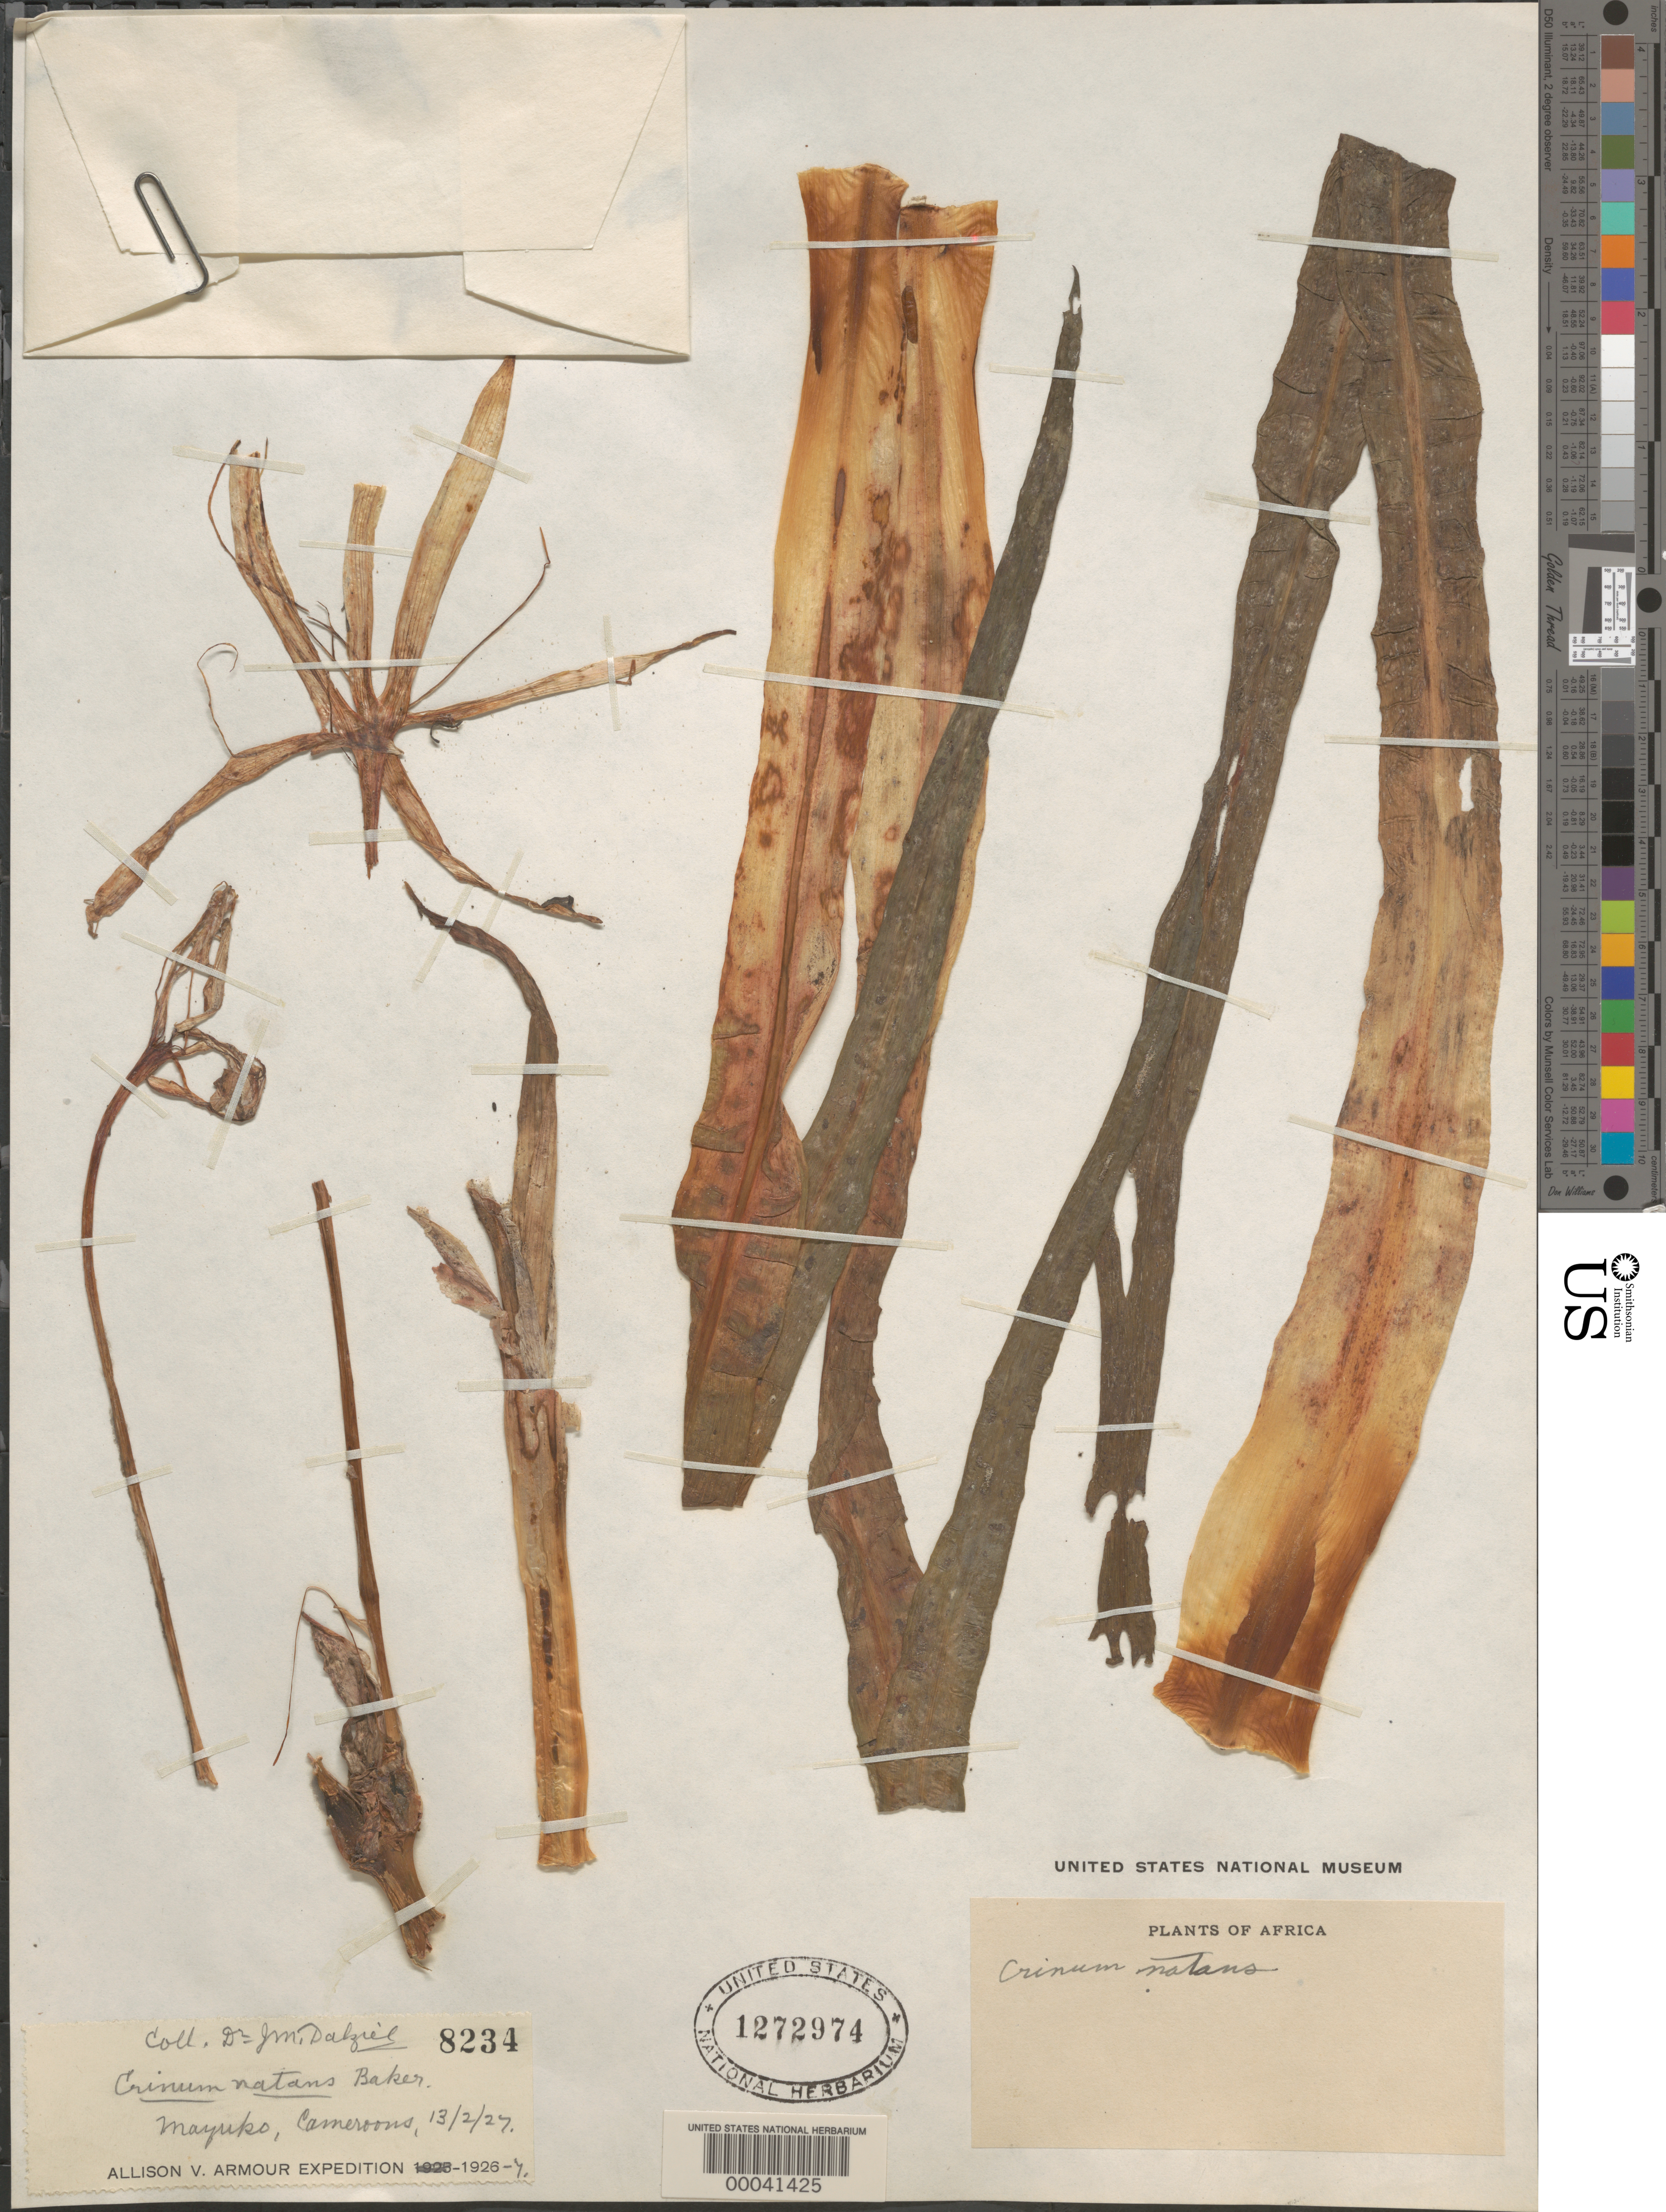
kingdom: Plantae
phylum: Tracheophyta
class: Liliopsida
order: Asparagales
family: Amaryllidaceae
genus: Crinum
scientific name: Crinum natans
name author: Baker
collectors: J. Dalziel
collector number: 8234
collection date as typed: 13 Feb 1927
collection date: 1927-02-13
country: Cameroon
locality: Mayuko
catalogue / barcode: US 1272974